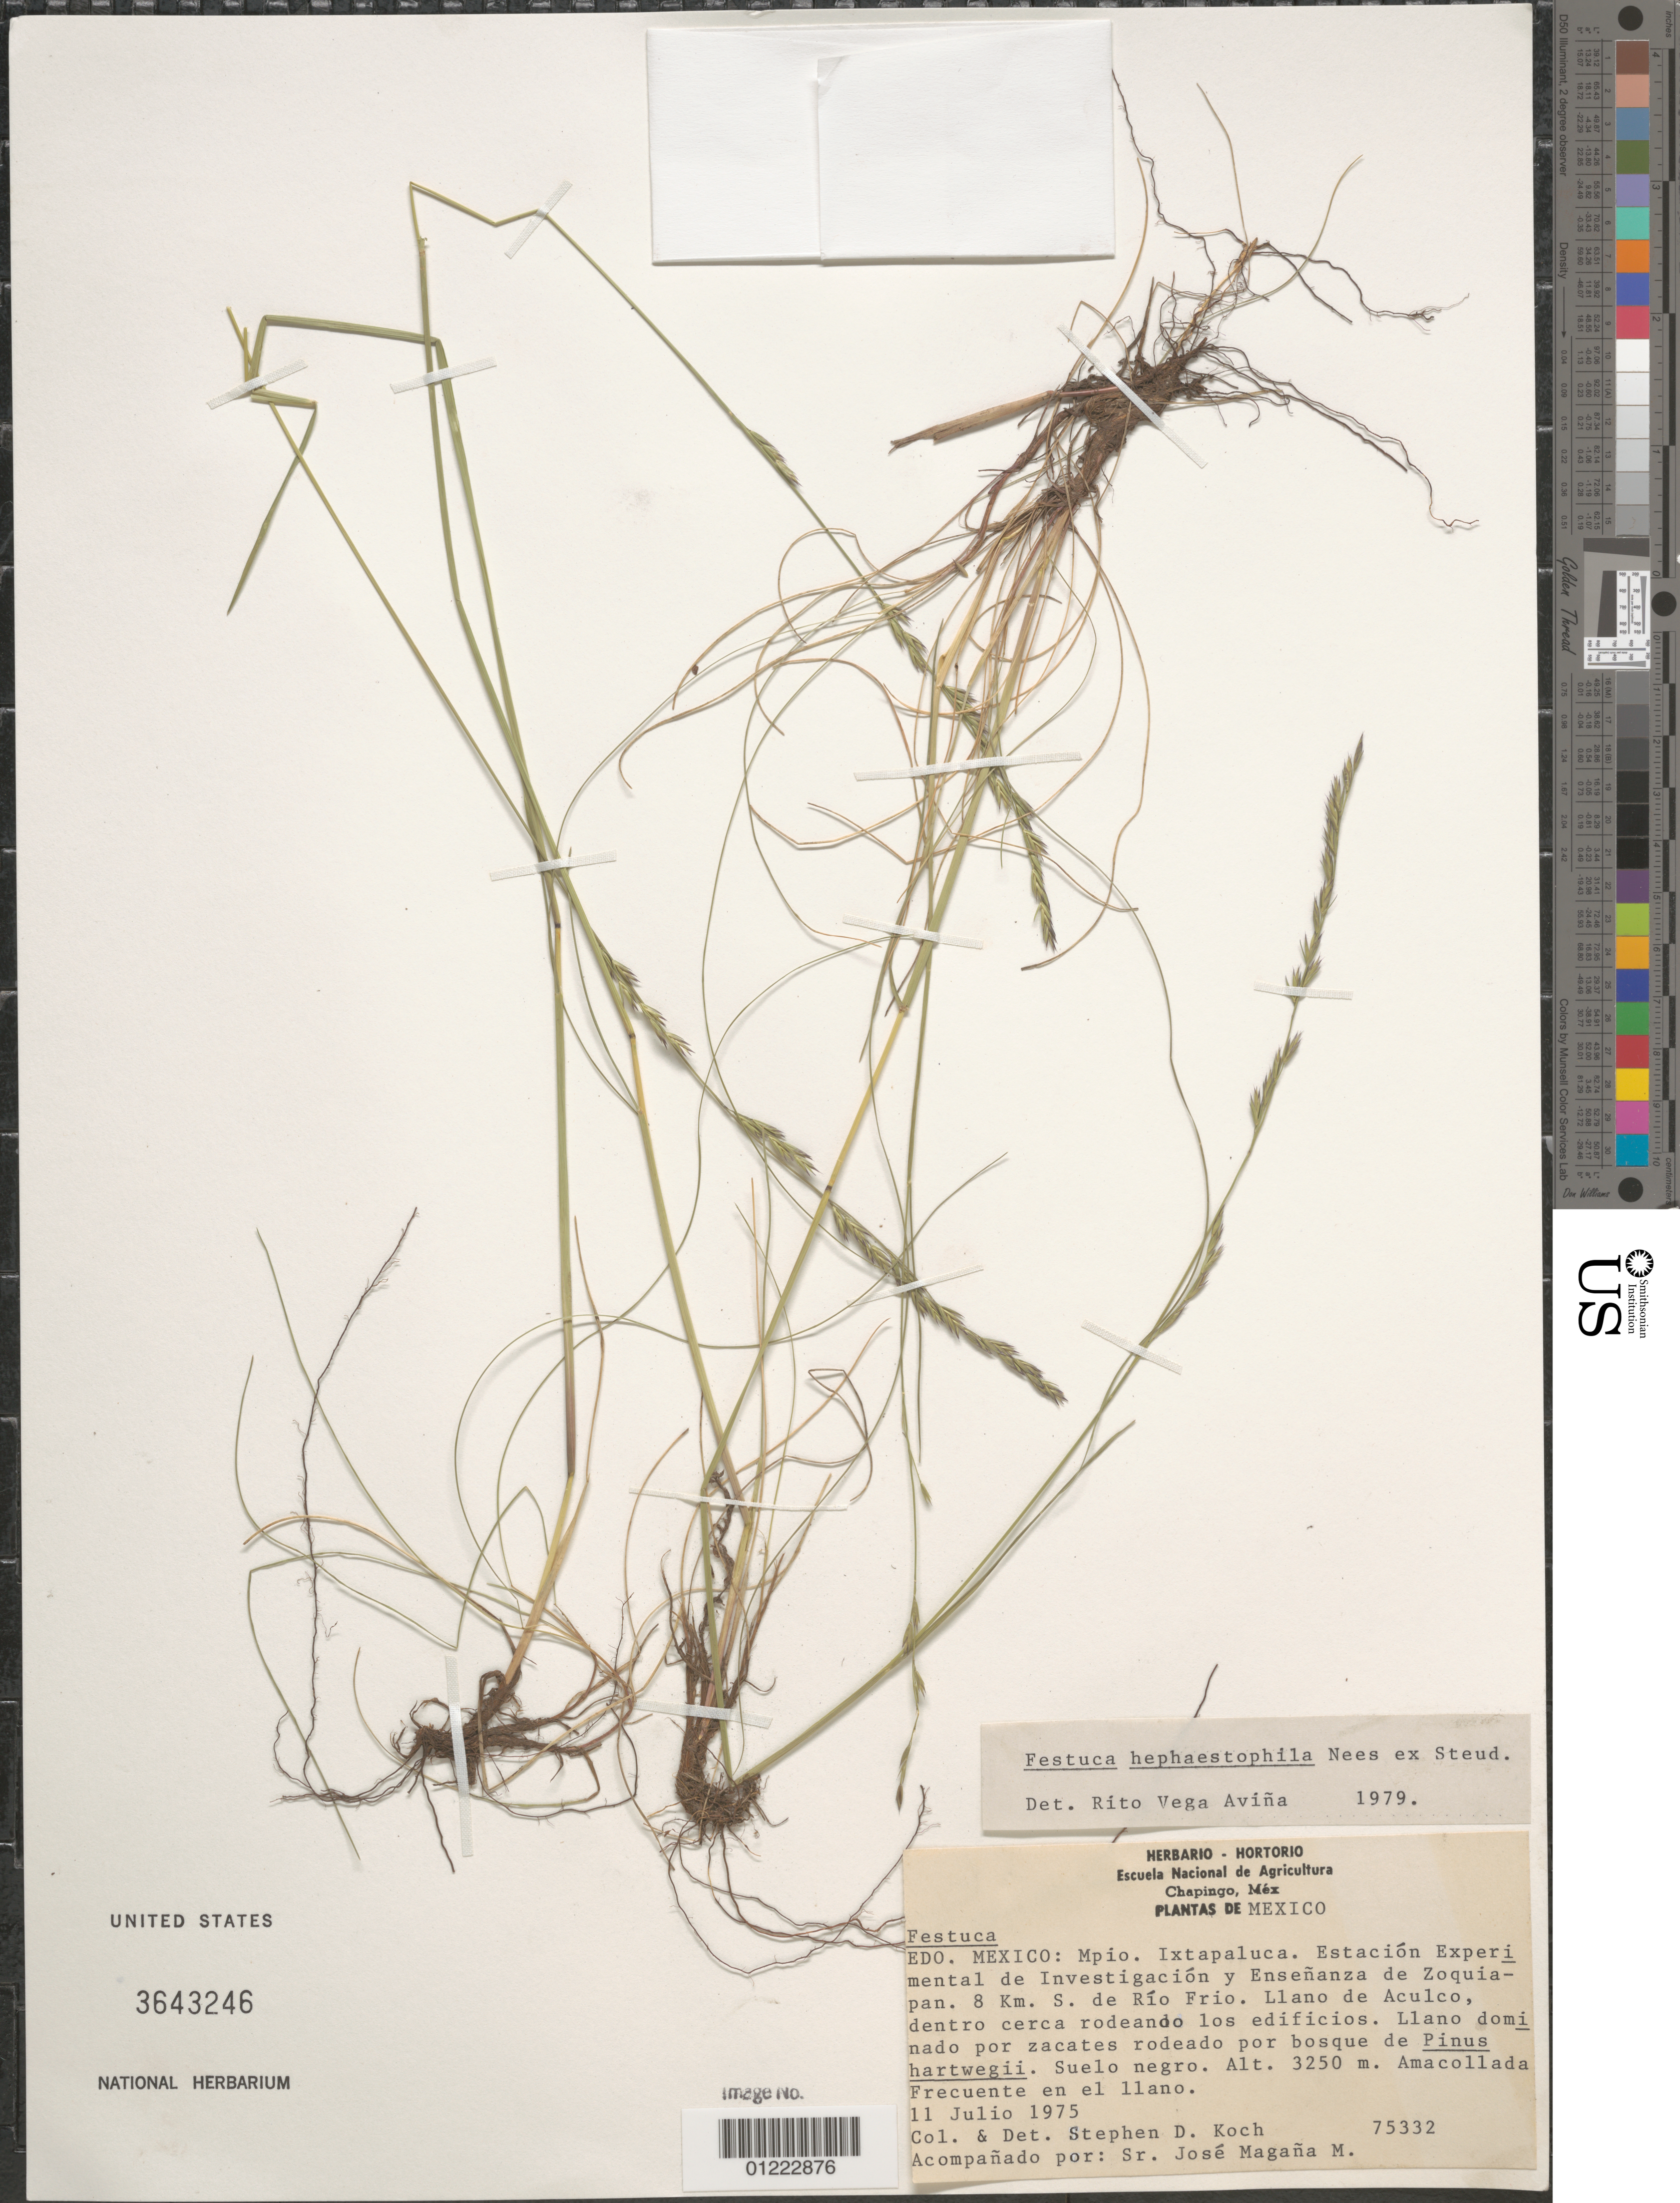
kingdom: Plantae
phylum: Tracheophyta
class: Liliopsida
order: Poales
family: Poaceae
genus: Festuca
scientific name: Festuca x hephaestophila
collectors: S. D. Koch & J. L. Magaña M.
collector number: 75332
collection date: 1975-06-27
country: Mexico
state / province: México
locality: Mpio. Ixtapaluca. Estación Experimental de Investigación and Enseñanza de Zoquiapan. 8 Km. S. de Río Frió.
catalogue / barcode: US 3643246